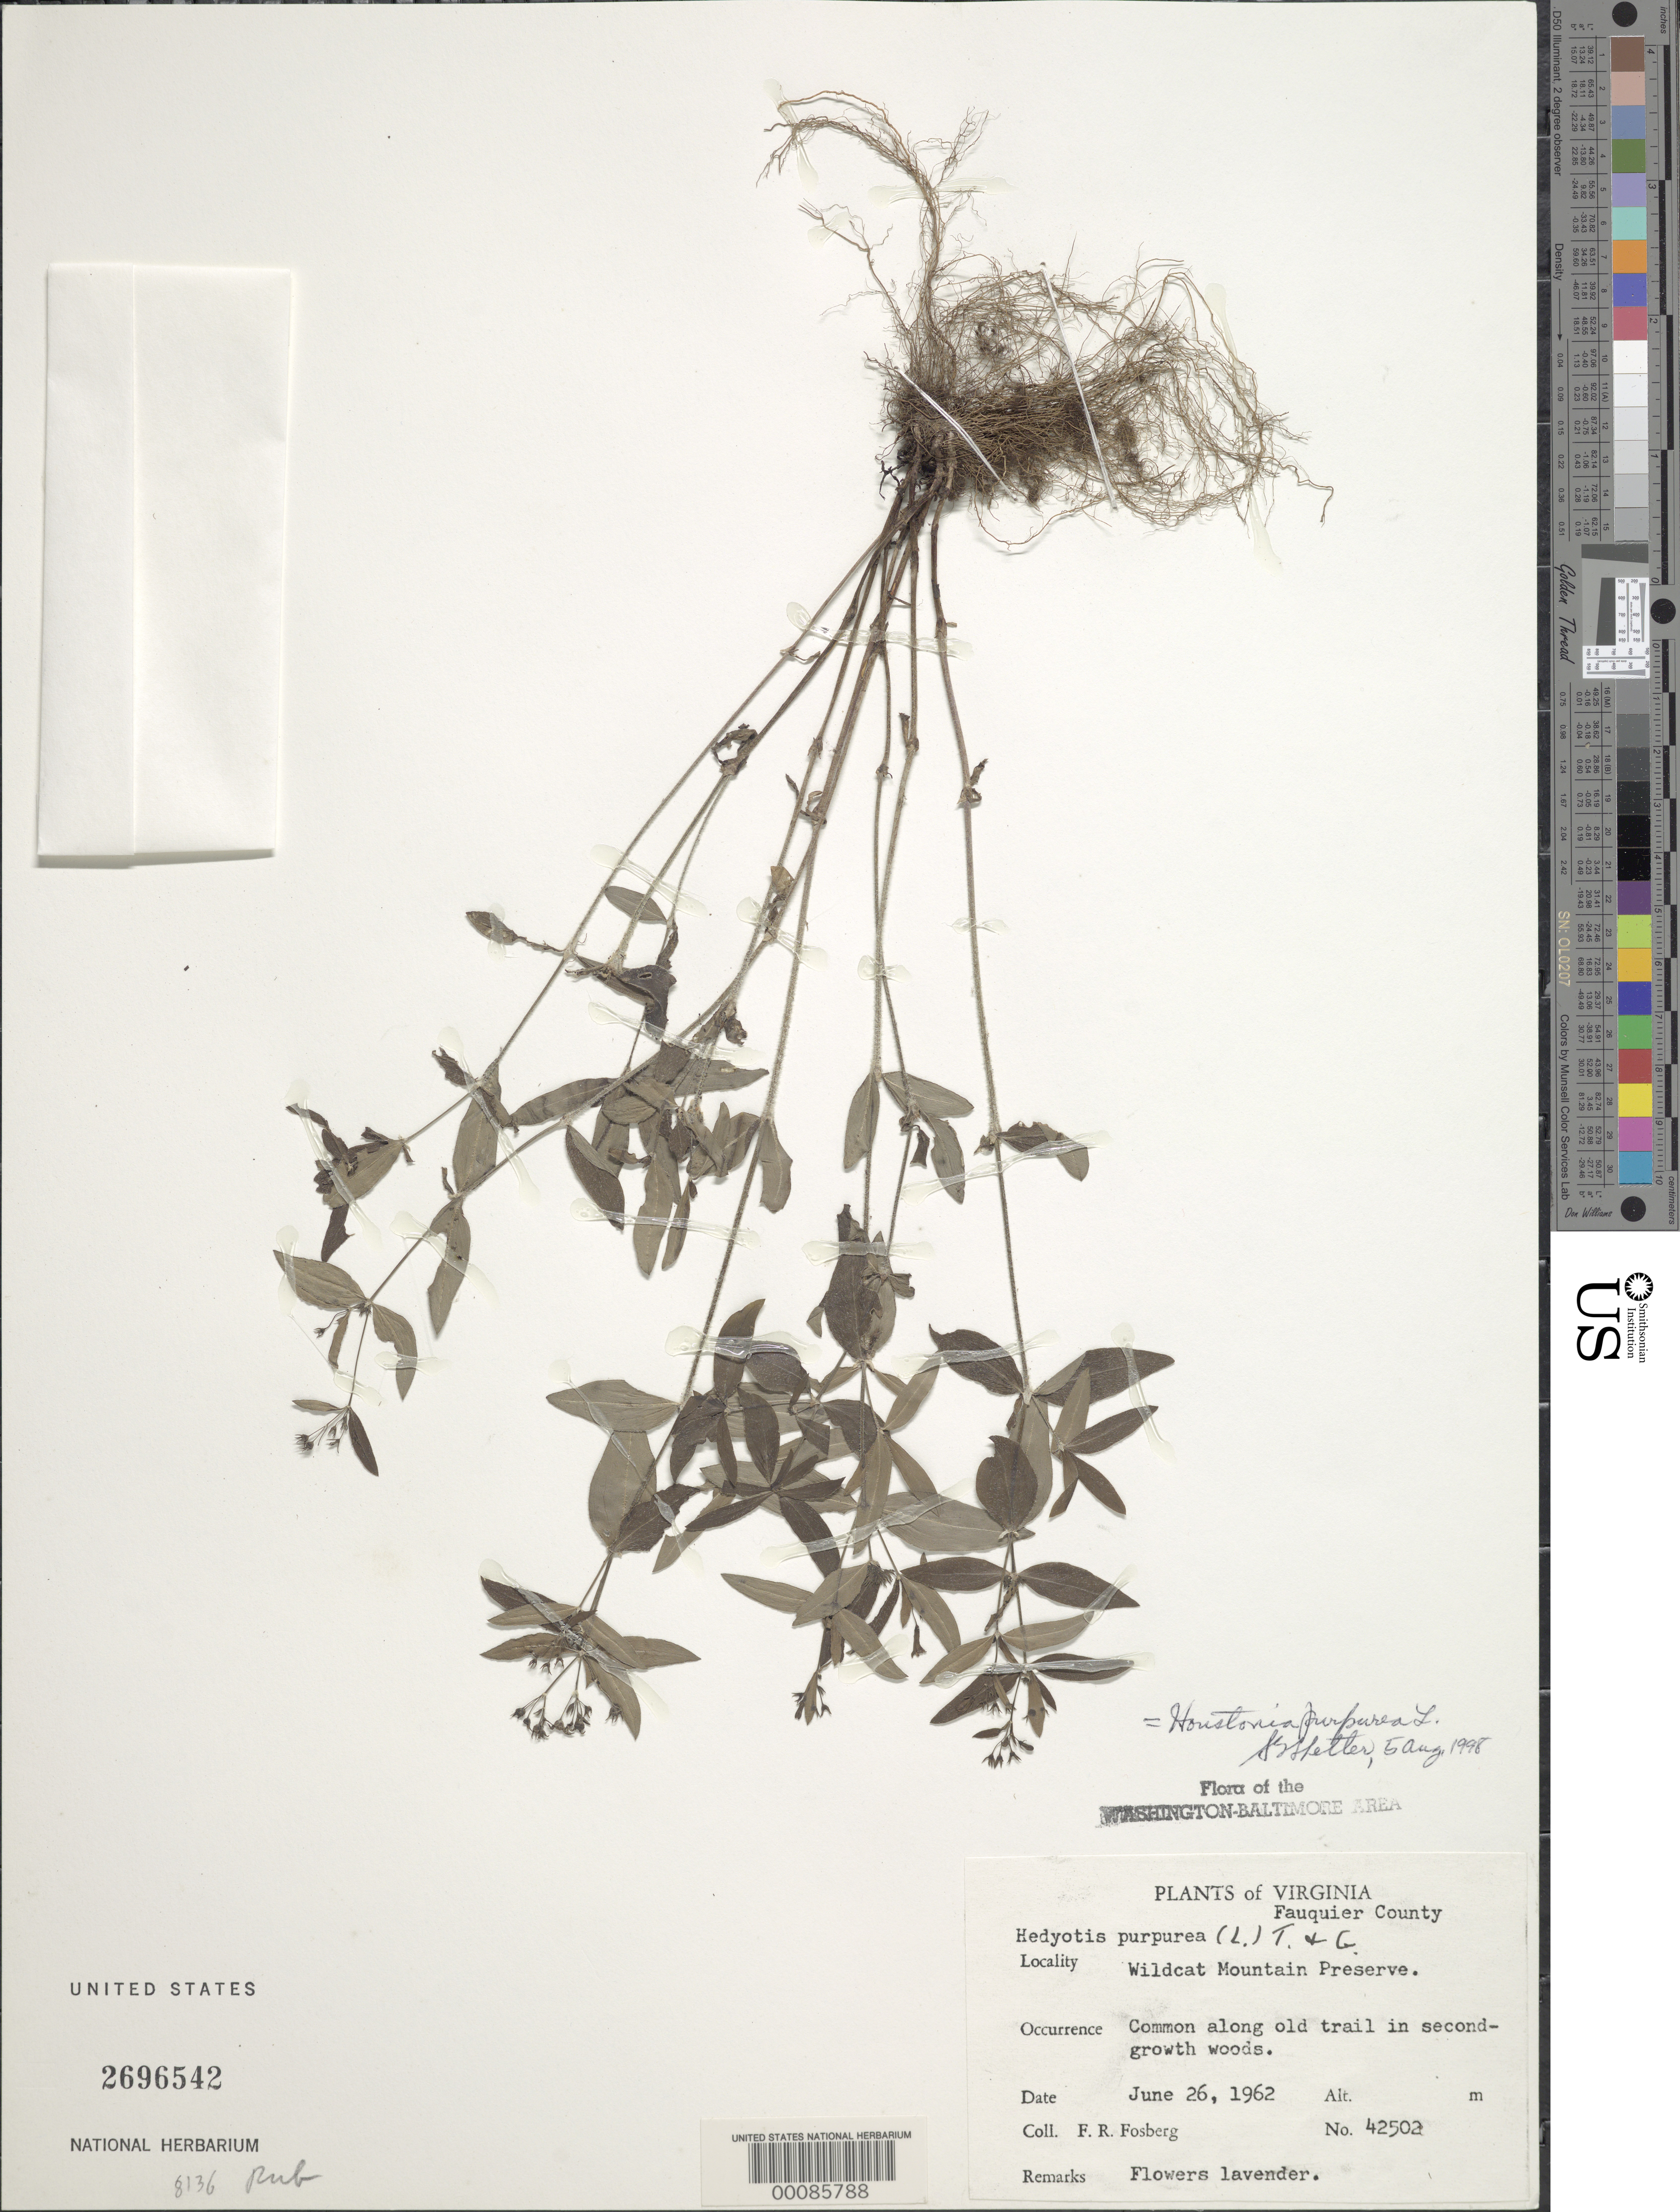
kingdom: Plantae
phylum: Tracheophyta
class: Magnoliopsida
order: Gentianales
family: Rubiaceae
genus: Houstonia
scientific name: Houstonia purpurea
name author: L.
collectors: F. R. Fosberg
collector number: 42502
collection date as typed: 26 Jun 1962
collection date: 1962-06-26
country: United States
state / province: Virginia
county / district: Fauquier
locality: Wildcat Mt. Preserve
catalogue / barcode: US 2696542